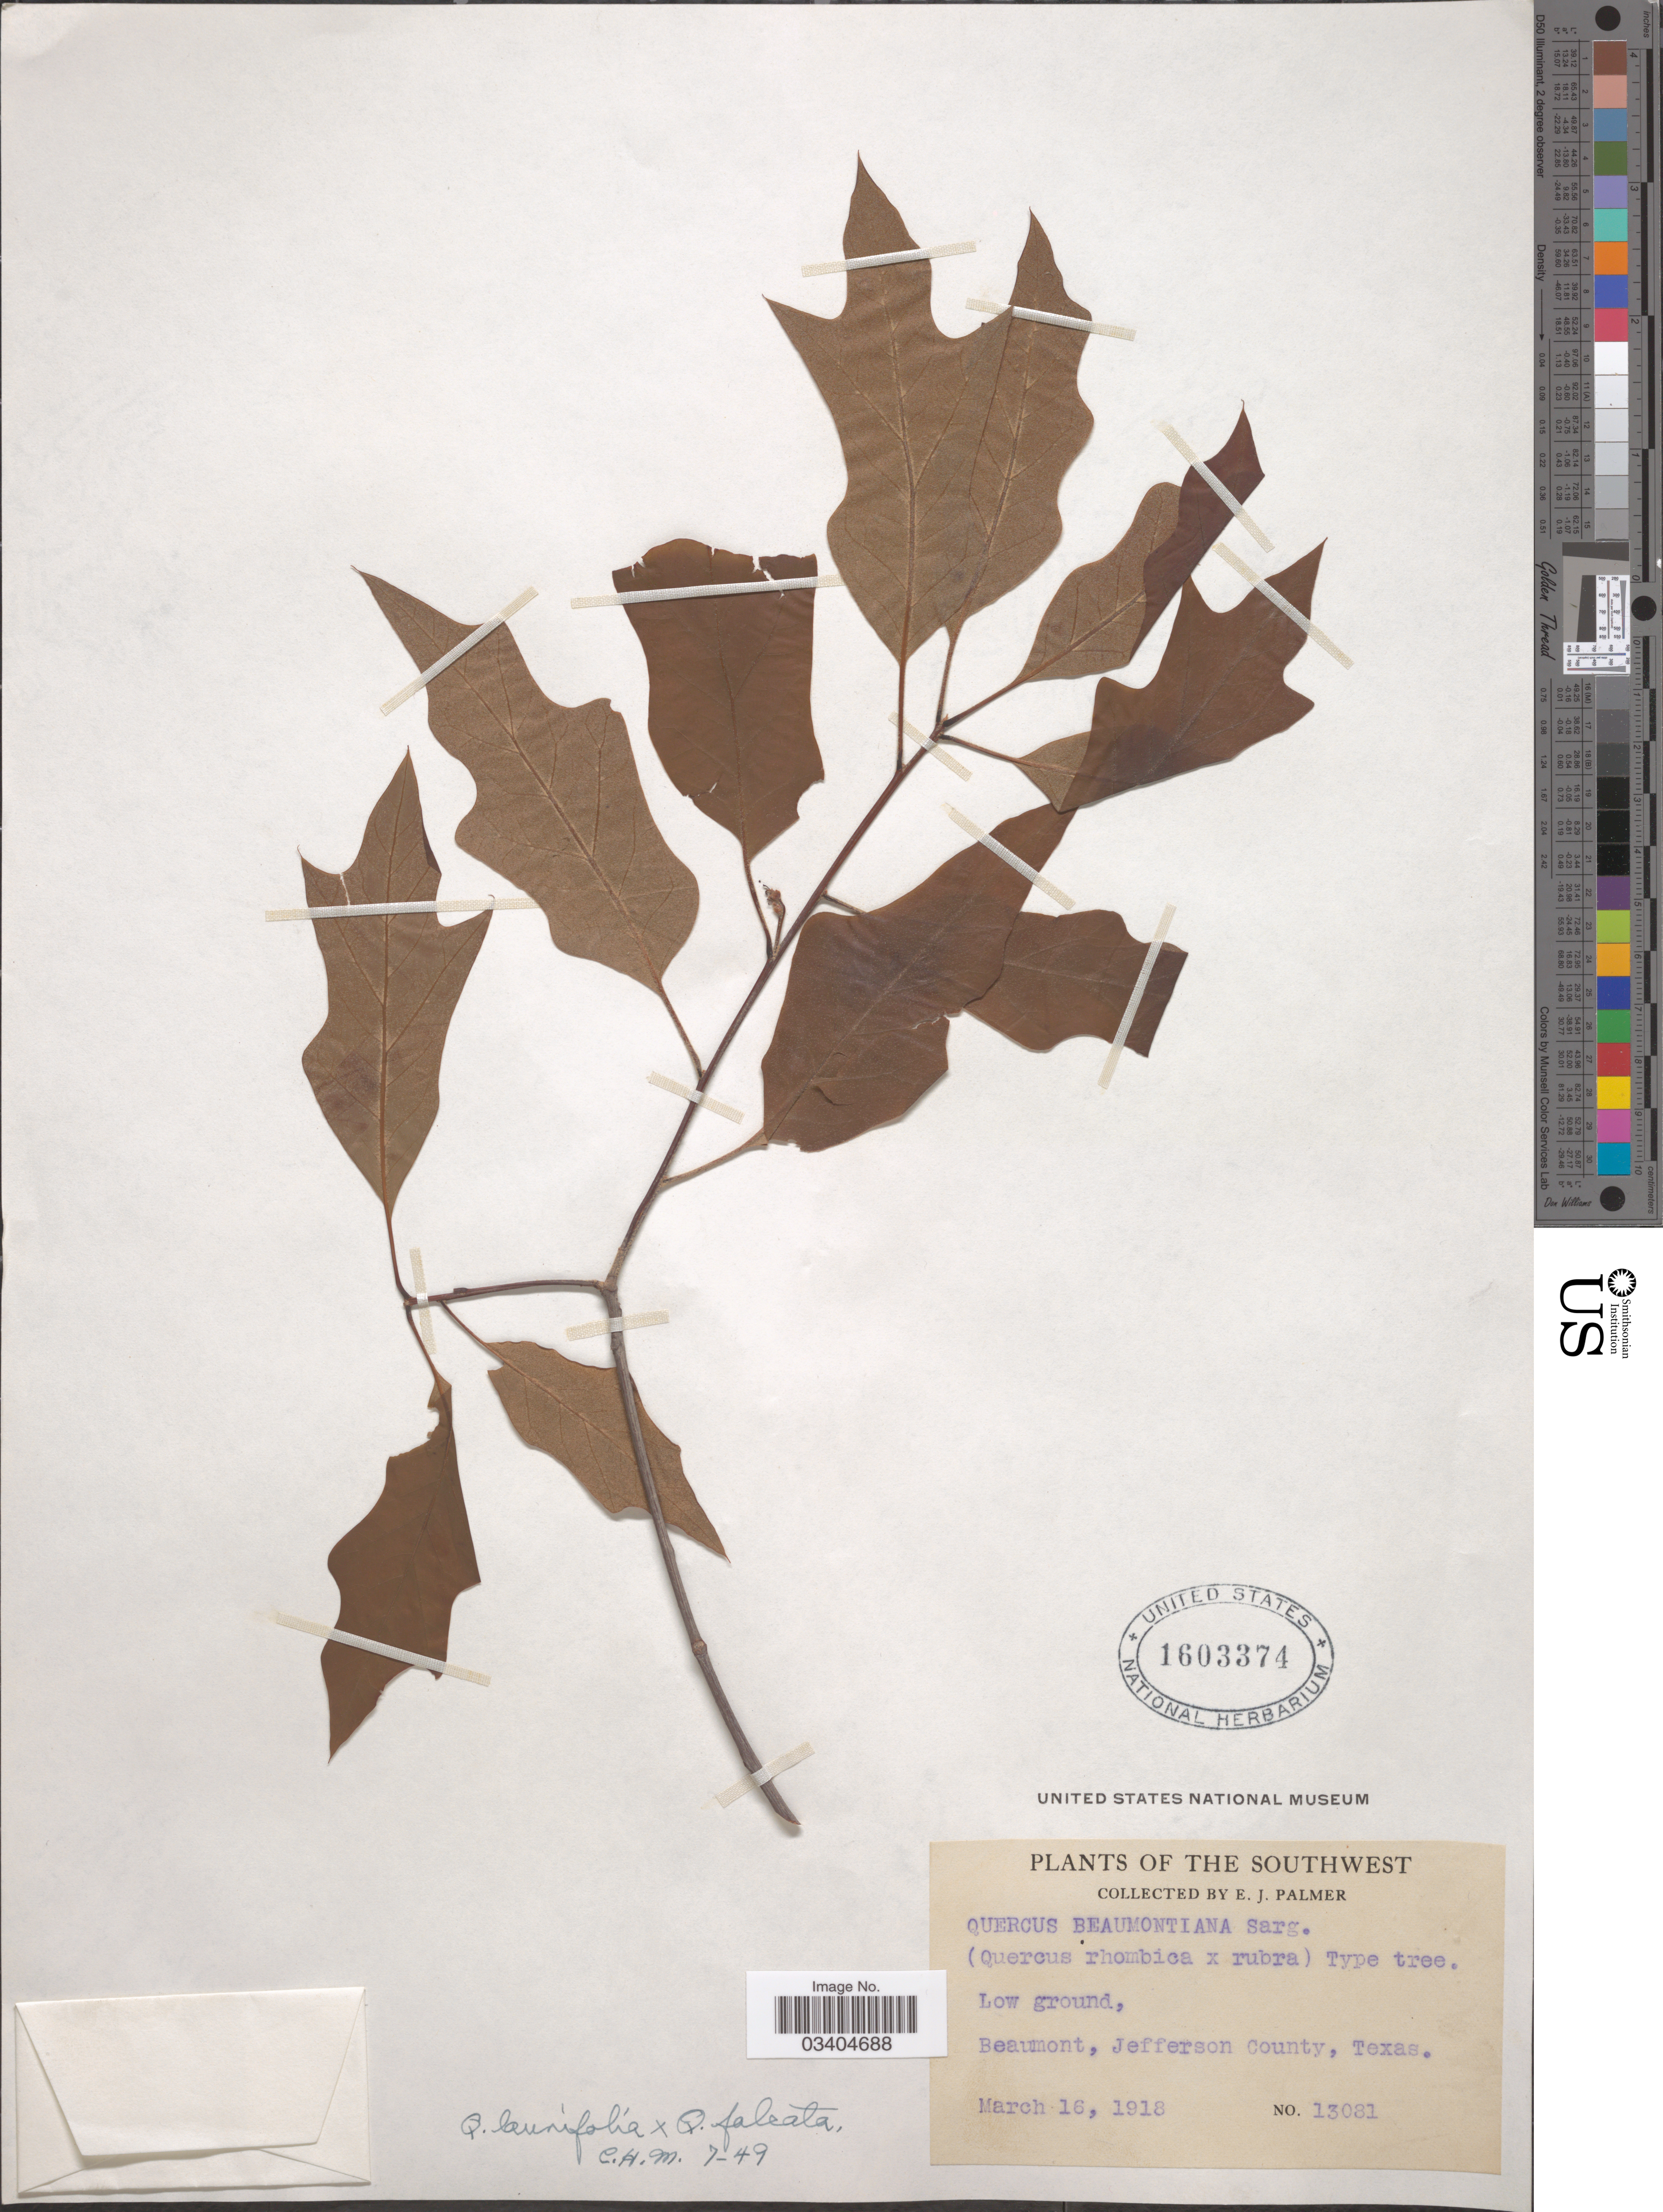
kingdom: Plantae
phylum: Tracheophyta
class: Magnoliopsida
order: Fagales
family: Fagaceae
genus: Quercus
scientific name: Quercus falcata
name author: Michx.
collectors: E. J. Palmer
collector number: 13081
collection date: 1918-03-16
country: United States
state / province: Texas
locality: The Southwest. Beaumont, Jefferson County.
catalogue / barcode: US 1603374